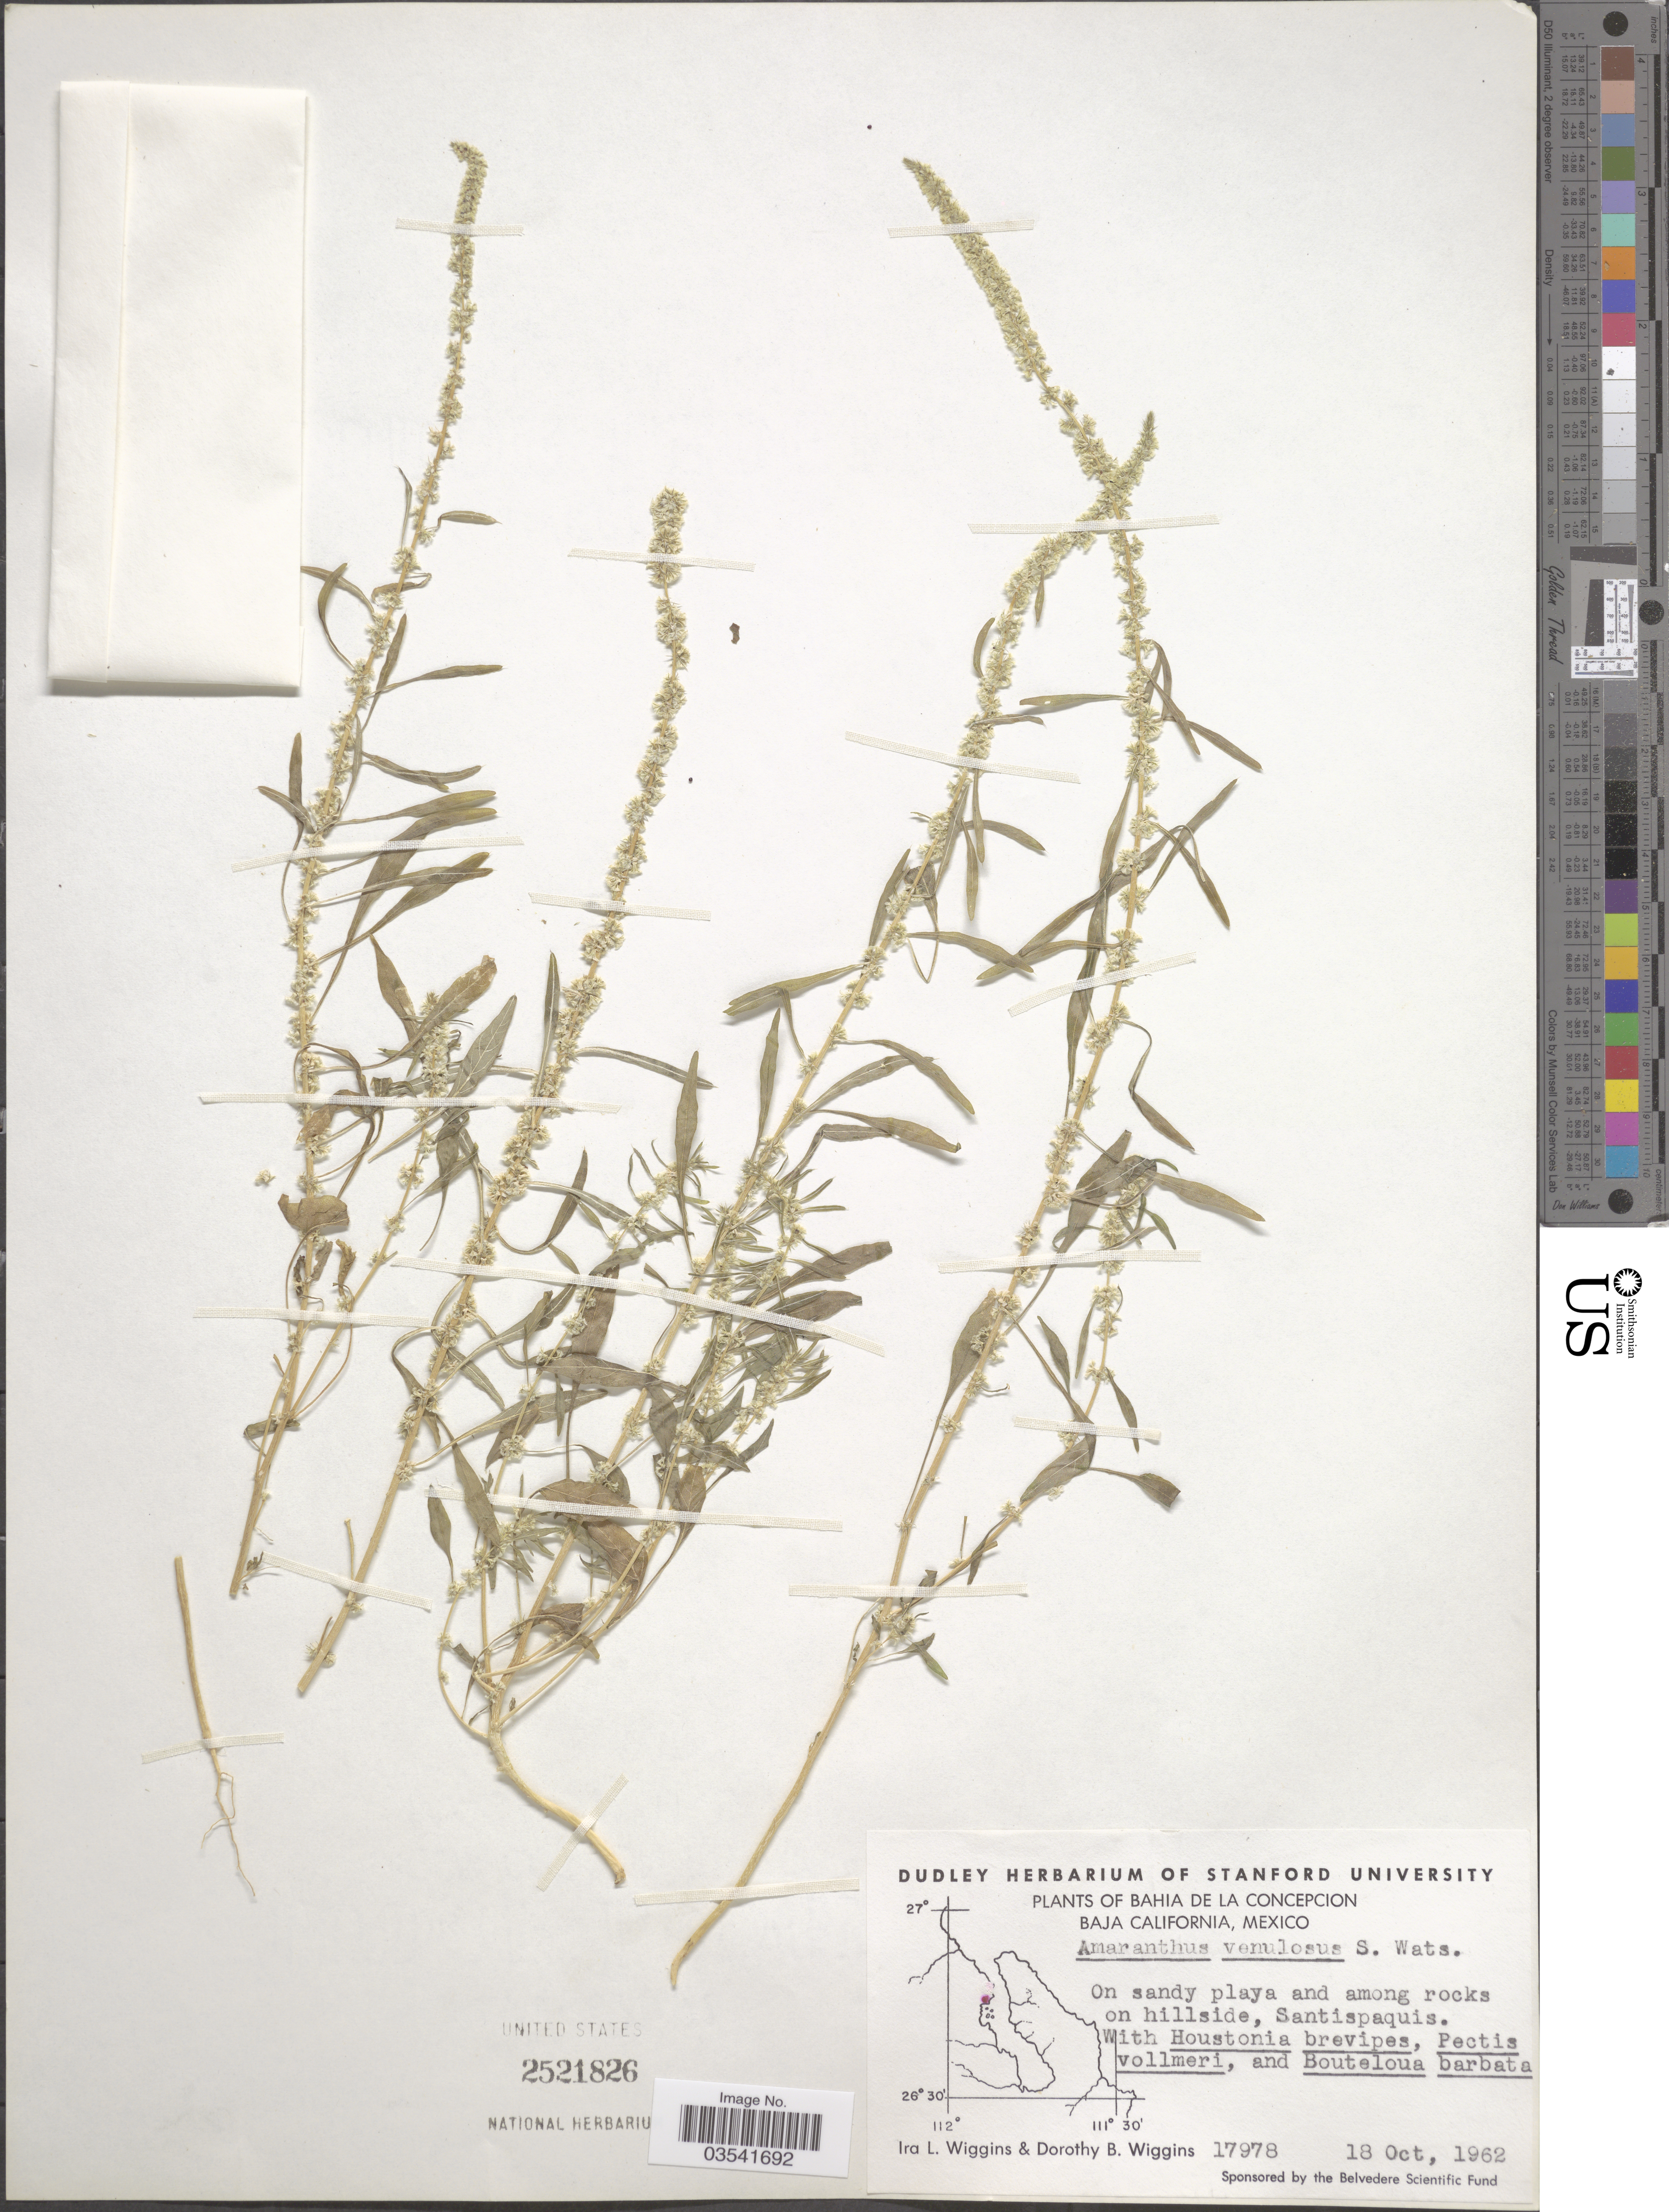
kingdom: Plantae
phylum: Tracheophyta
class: Magnoliopsida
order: Caryophyllales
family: Amaranthaceae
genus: Amaranthus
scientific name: Amaranthus venulosus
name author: S. Watson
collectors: I. L. Wiggins & D. B. Wiggins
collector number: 17978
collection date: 1962-10-18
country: Mexico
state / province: Baja California Sur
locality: Bahia de La Concepcion. On sandy playa and among rocks on hillside, Santispaquis.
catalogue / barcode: US 2521826